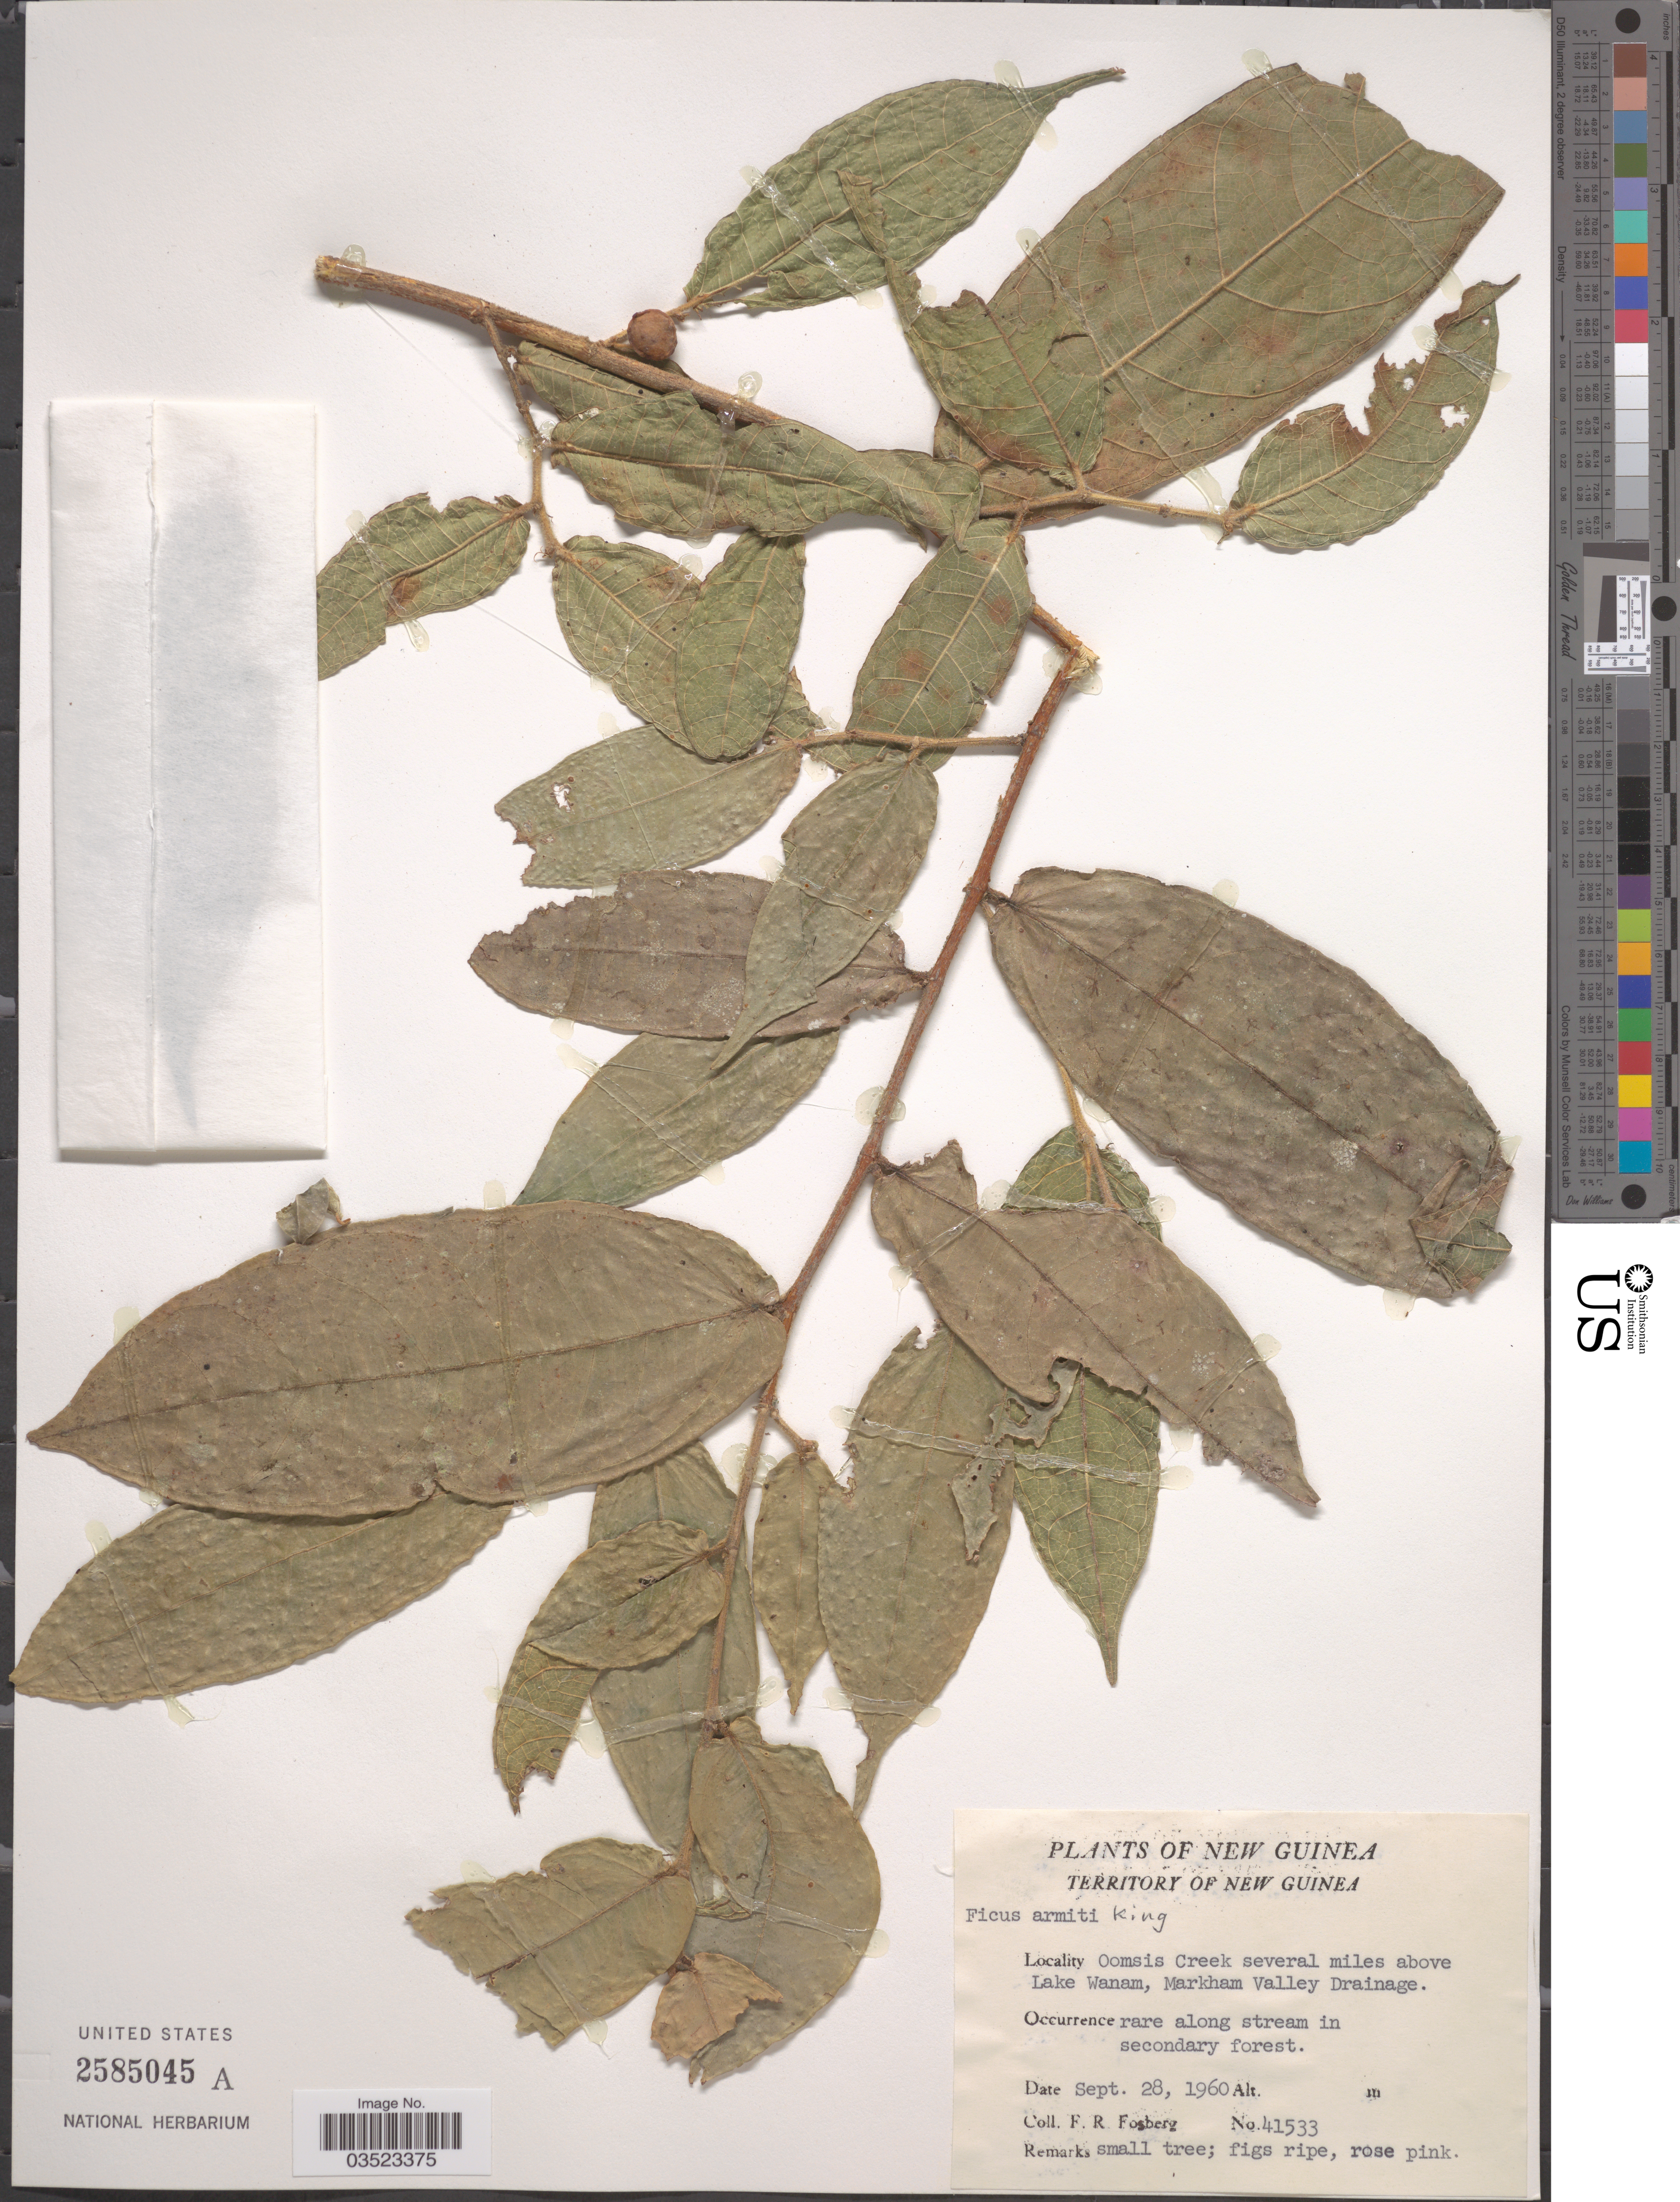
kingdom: Plantae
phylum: Tracheophyta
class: Magnoliopsida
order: Rosales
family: Moraceae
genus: Ficus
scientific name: Ficus armiti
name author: King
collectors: F. R. Fosberg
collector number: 41533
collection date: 1960-09-28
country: Papua New Guinea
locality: New Guinea. Territory of New Guinea. Oomsis Creek several miles above Lake Wanam, Markham Valey Drainage.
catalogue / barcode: US 2585045A